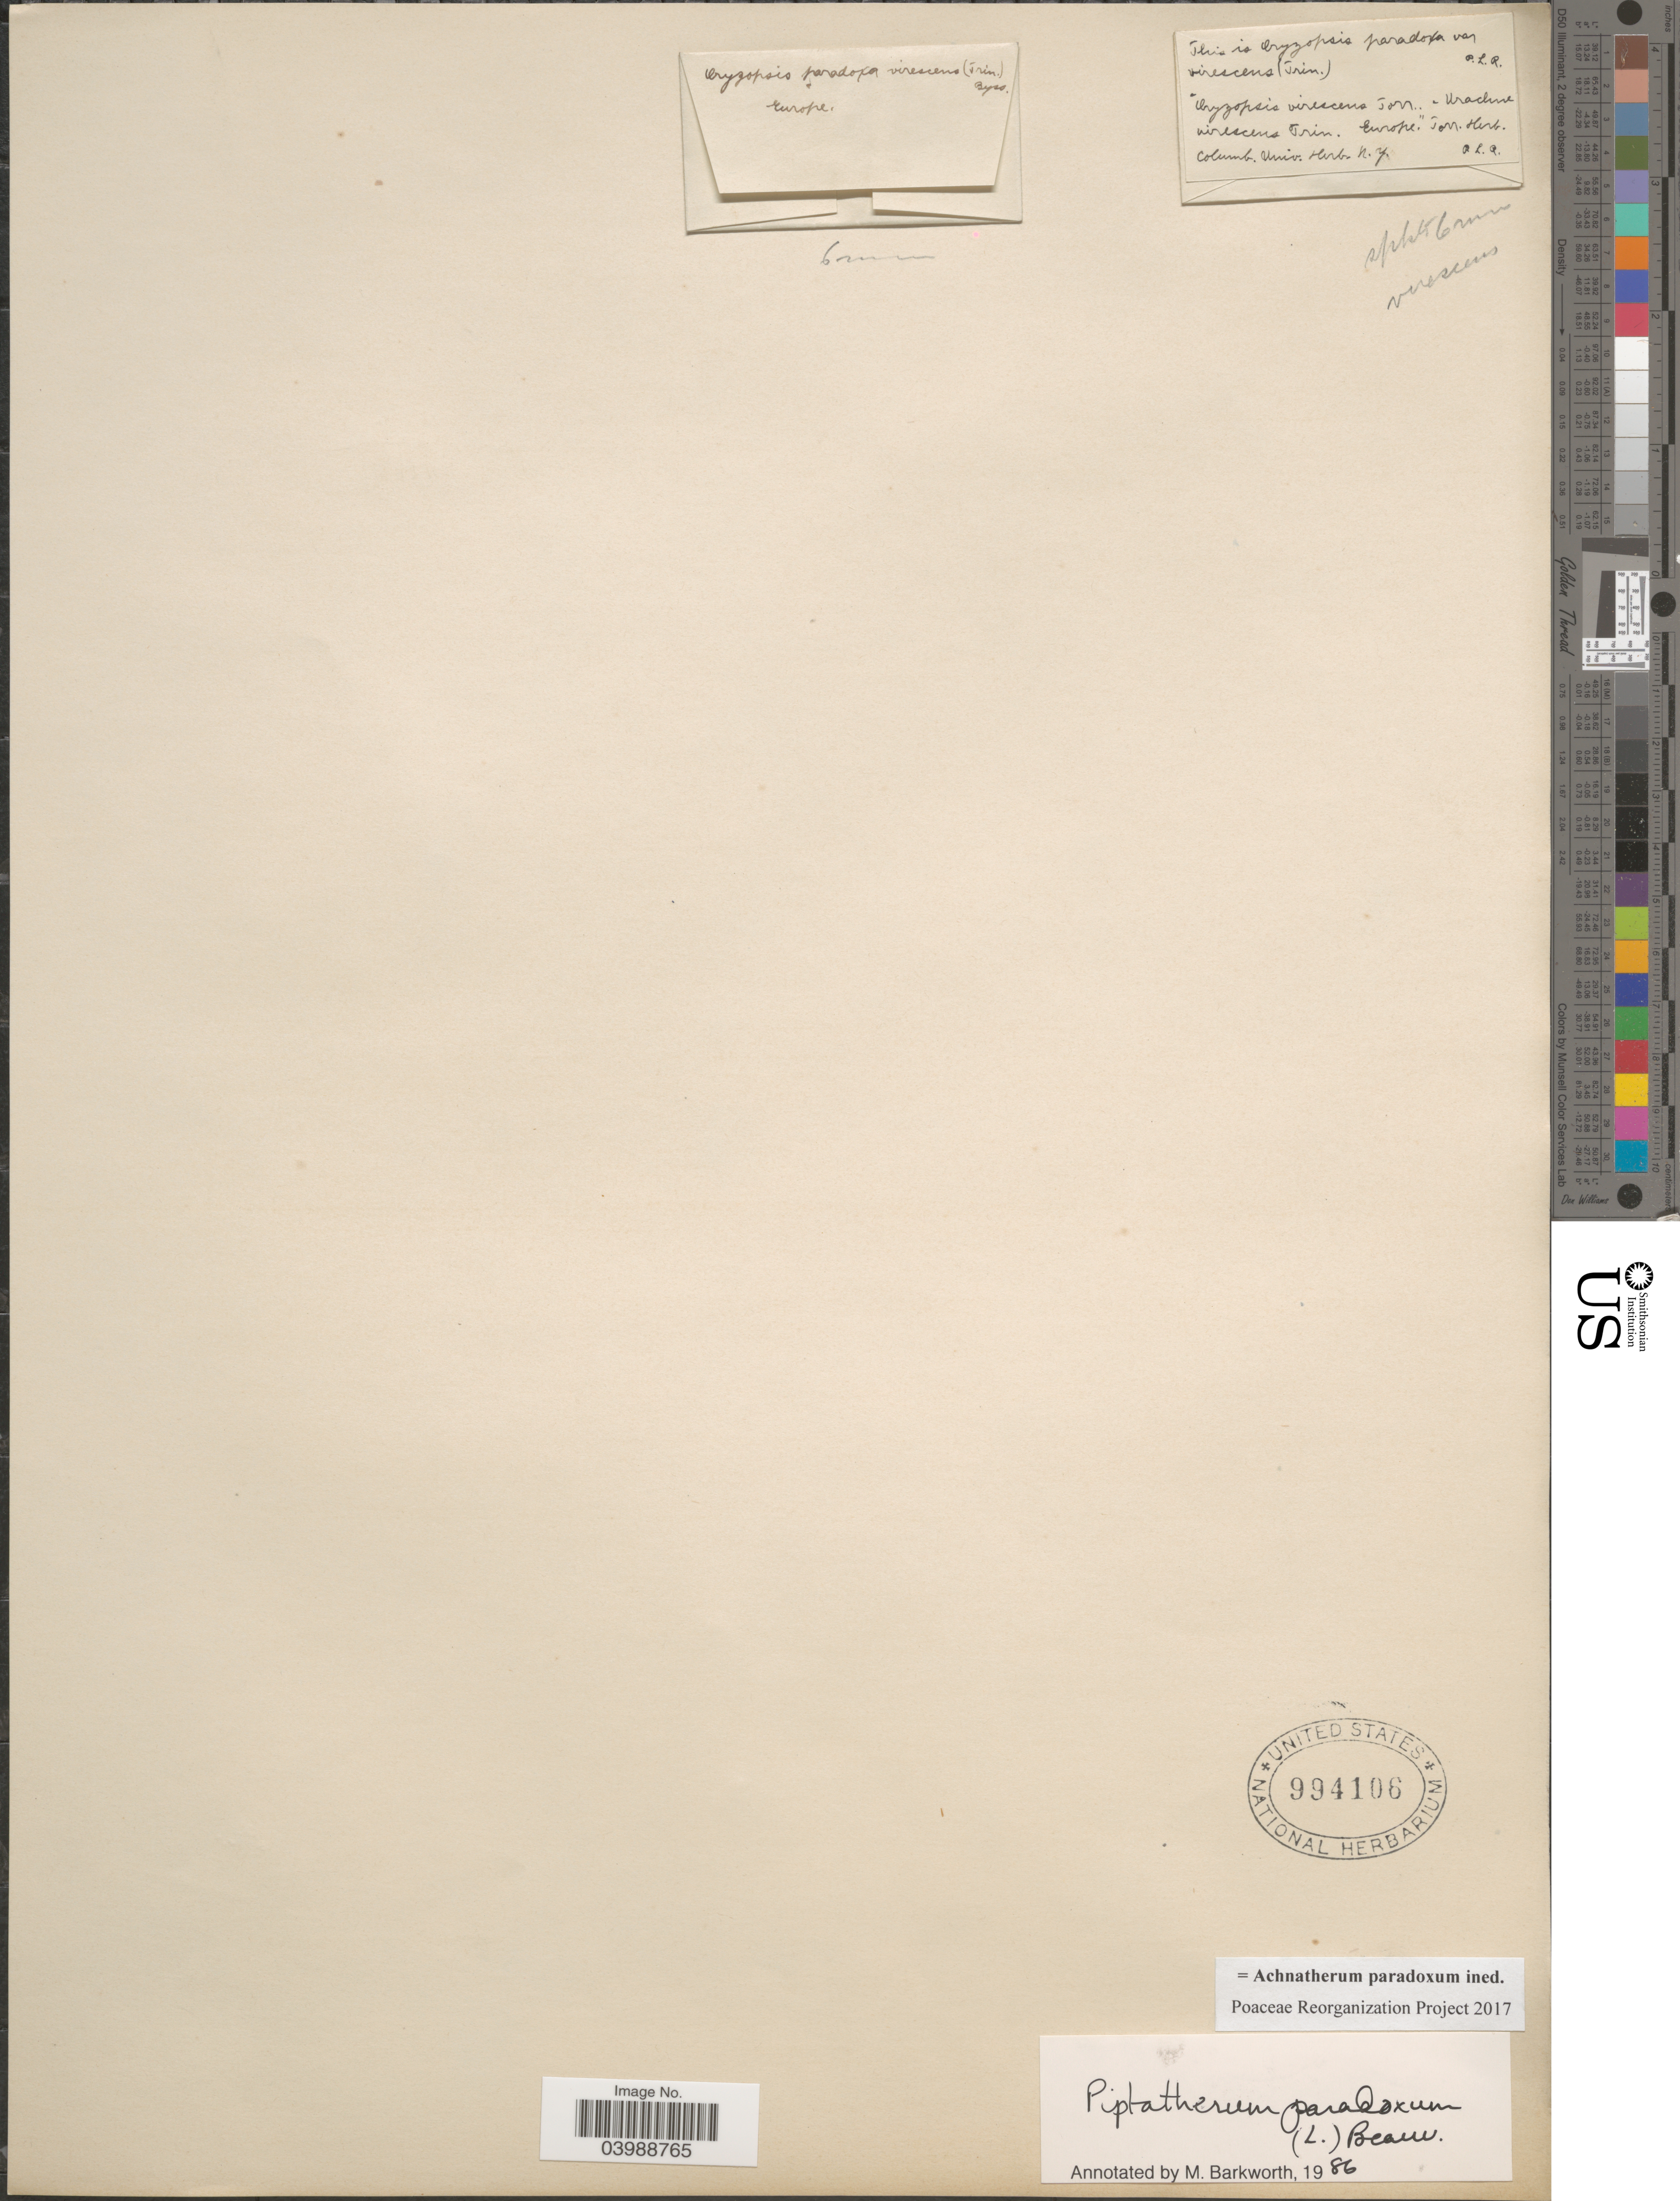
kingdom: Plantae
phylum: Tracheophyta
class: Liliopsida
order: Poales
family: Poaceae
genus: Achnatherum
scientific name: Achnatherum paradoxum ined.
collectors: Ex herb. Columb. Univ.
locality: Europe.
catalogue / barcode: US 994106